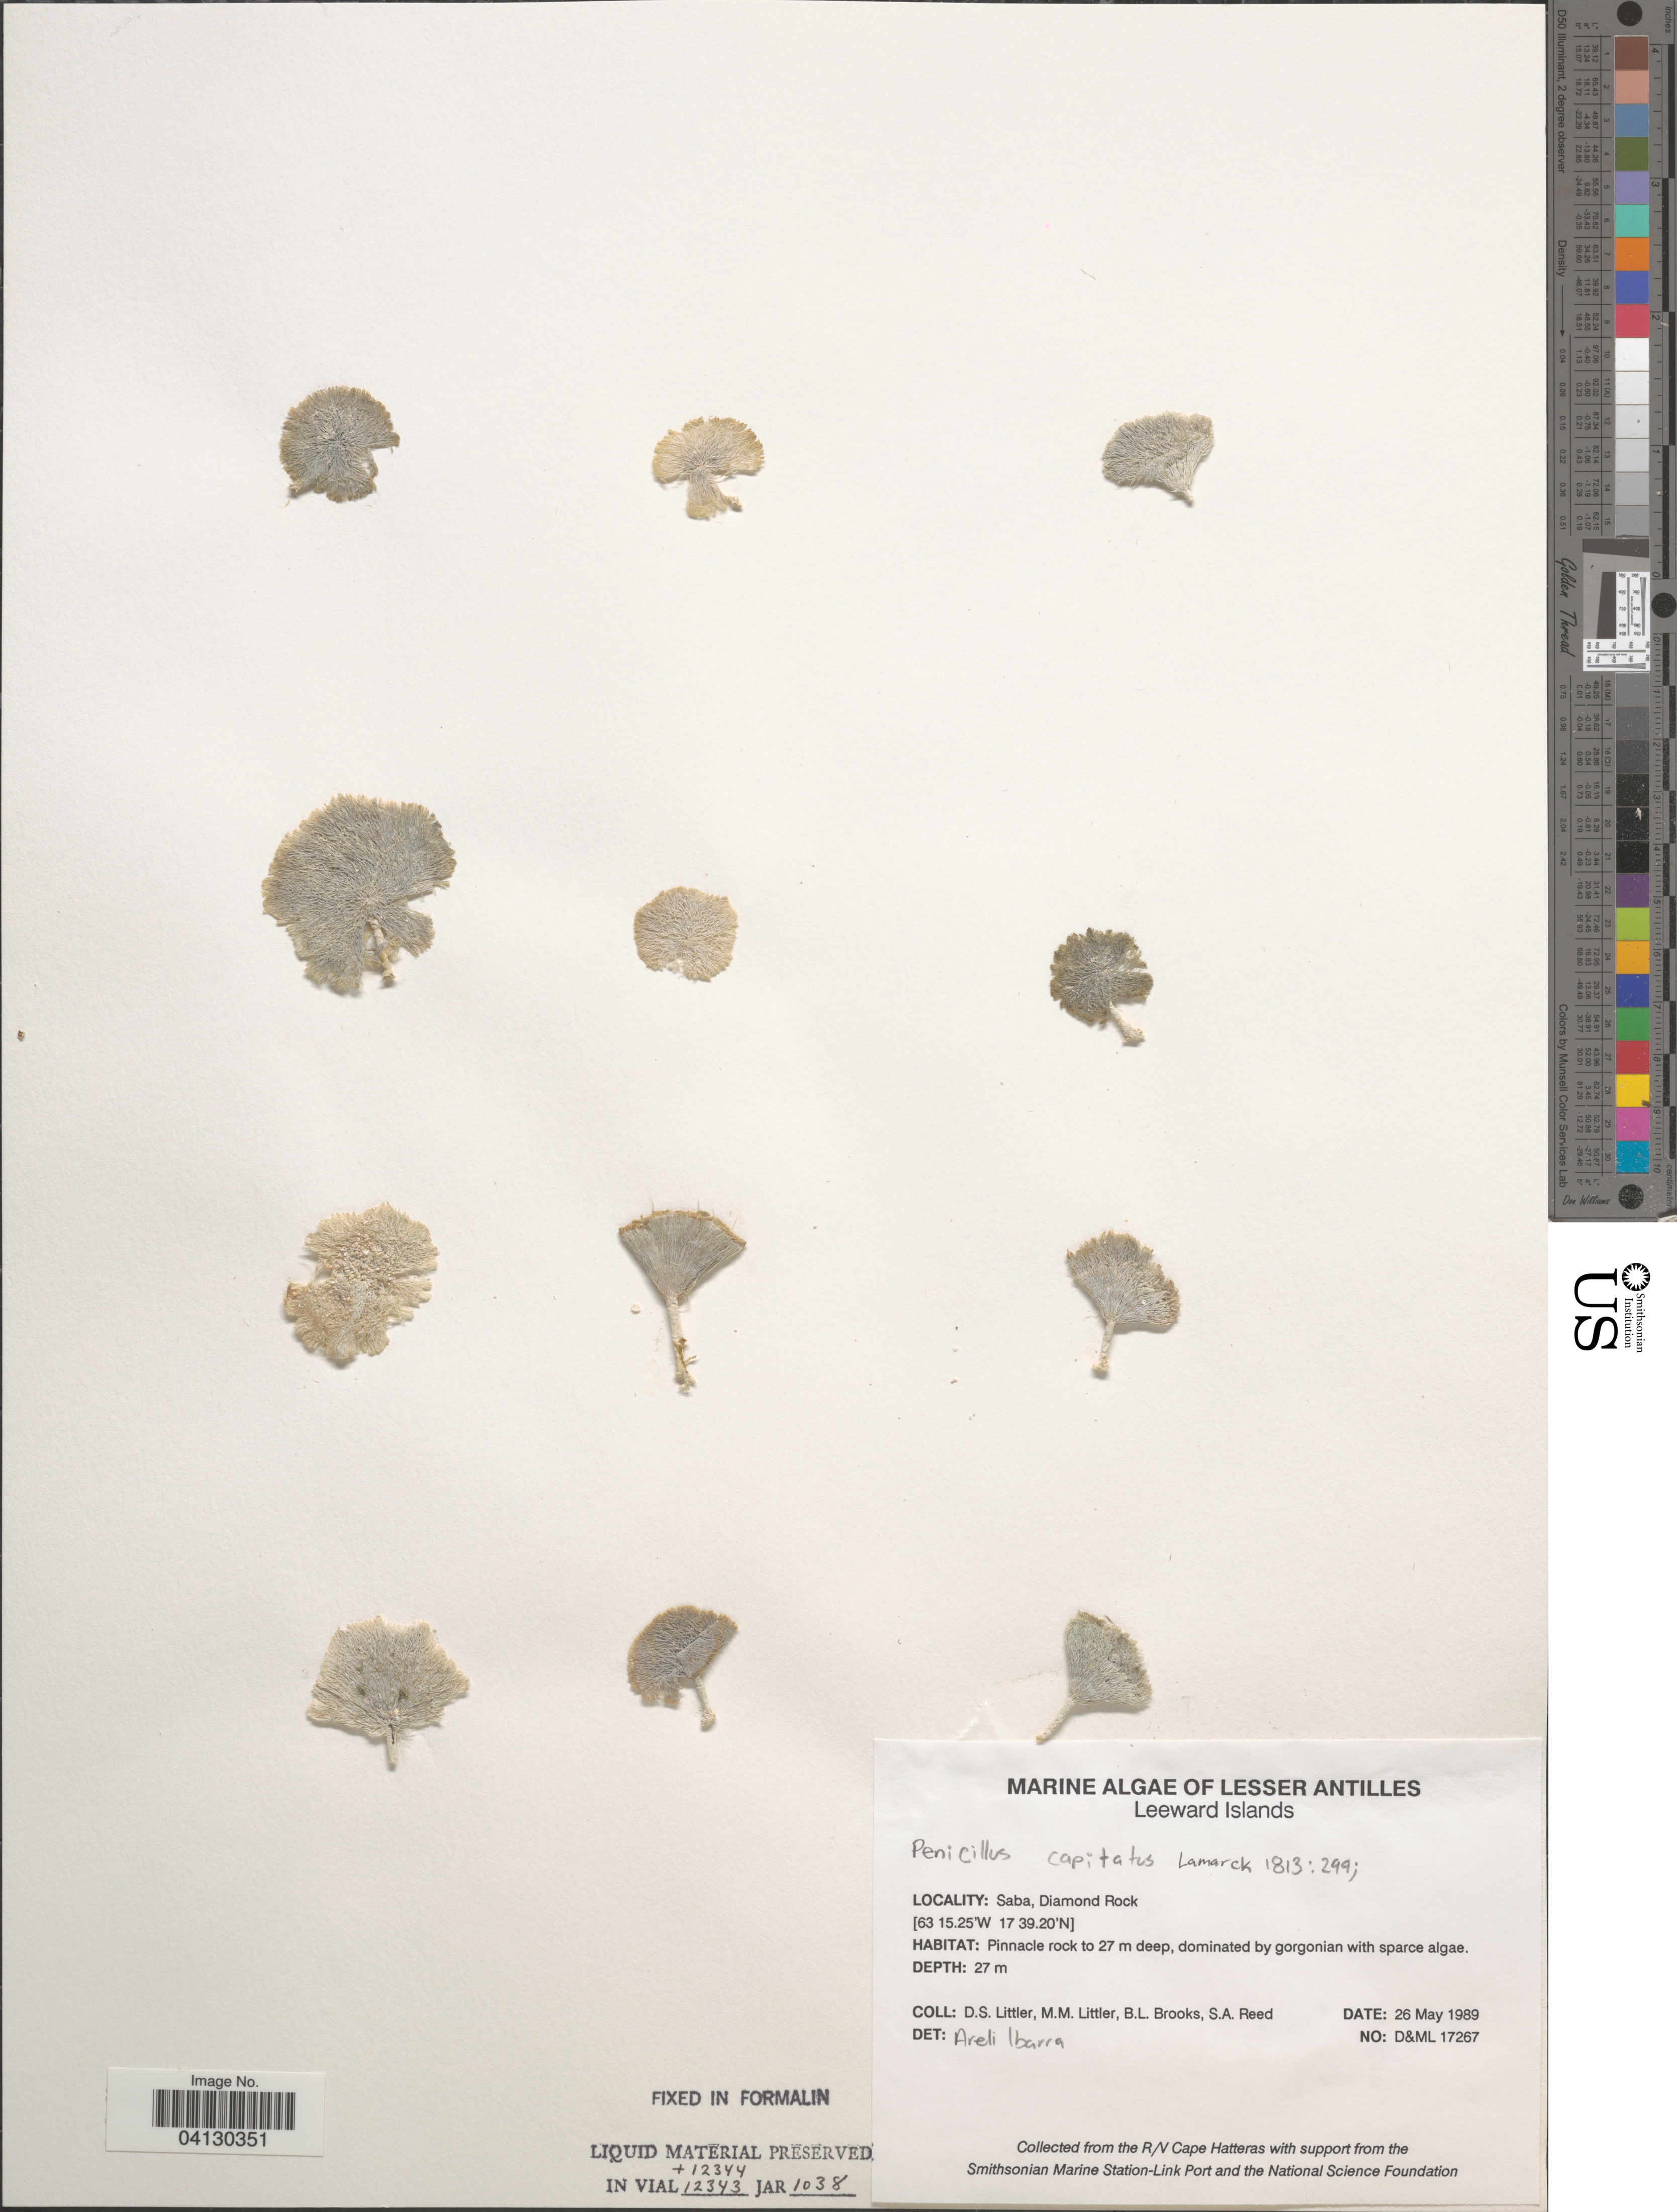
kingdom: Plantae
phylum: Chlorophyta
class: Ulvophyceae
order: Bryopsidales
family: Udoteaceae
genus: Penicillus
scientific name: Penicillus capitatus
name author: Lam.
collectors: D. S. Littler, B. Brooks & S. Reed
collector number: D&ML17267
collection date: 1989-05-26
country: Netherlands Antilles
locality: Lesser Antilles. Leeward Islands. Saba, Diamond Rock.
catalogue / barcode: US 328976